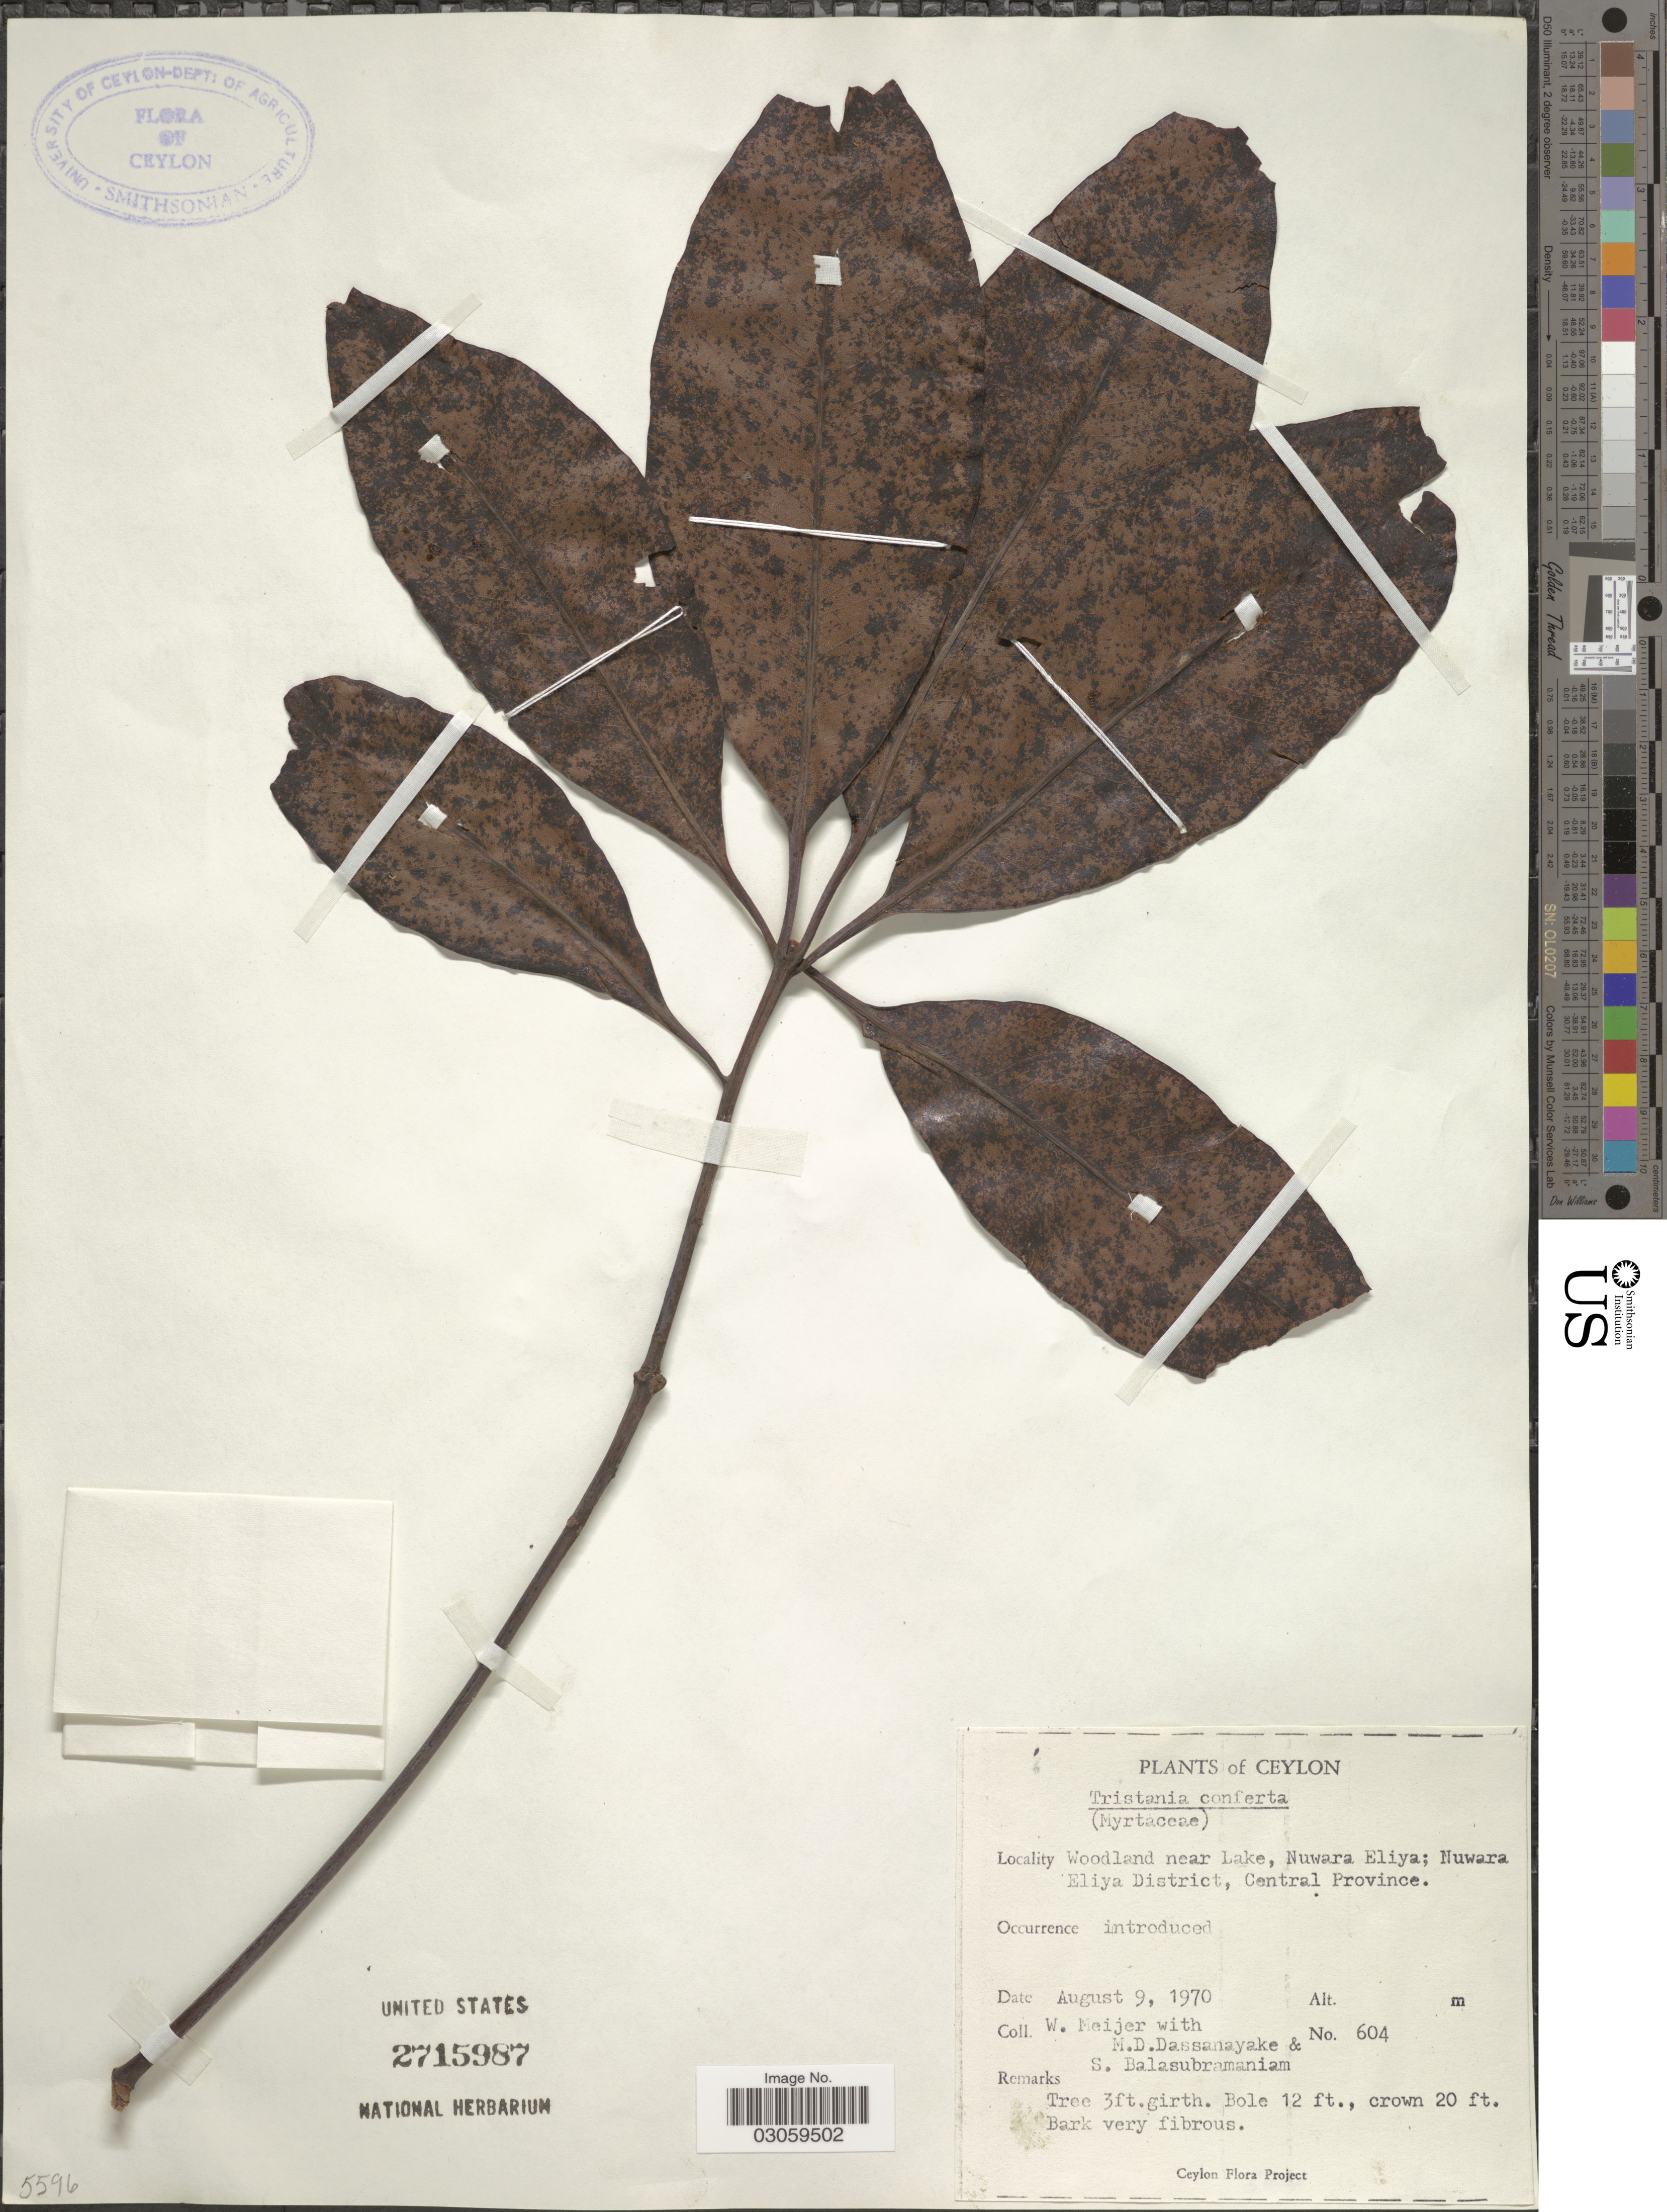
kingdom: Plantae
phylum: Tracheophyta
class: Magnoliopsida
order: Myrtales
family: Myrtaceae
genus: Lophostemon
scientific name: Lophostemon confertus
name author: (R. Br.) P.G. Wilson & J. T. Waterh.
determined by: Strong, Mark T., (BOT), Smithsonian Institution - National Museum of Natural History (UNITED STATES)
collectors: W. Meijer, M. D. Dassanayake & S. Balasubramaniam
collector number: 604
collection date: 1970-08-09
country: Sri Lanka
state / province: Central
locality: Ceylon. Woodland near Lake, Nuwara Eliya; Nuwara Eliya District.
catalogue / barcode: US 2715987